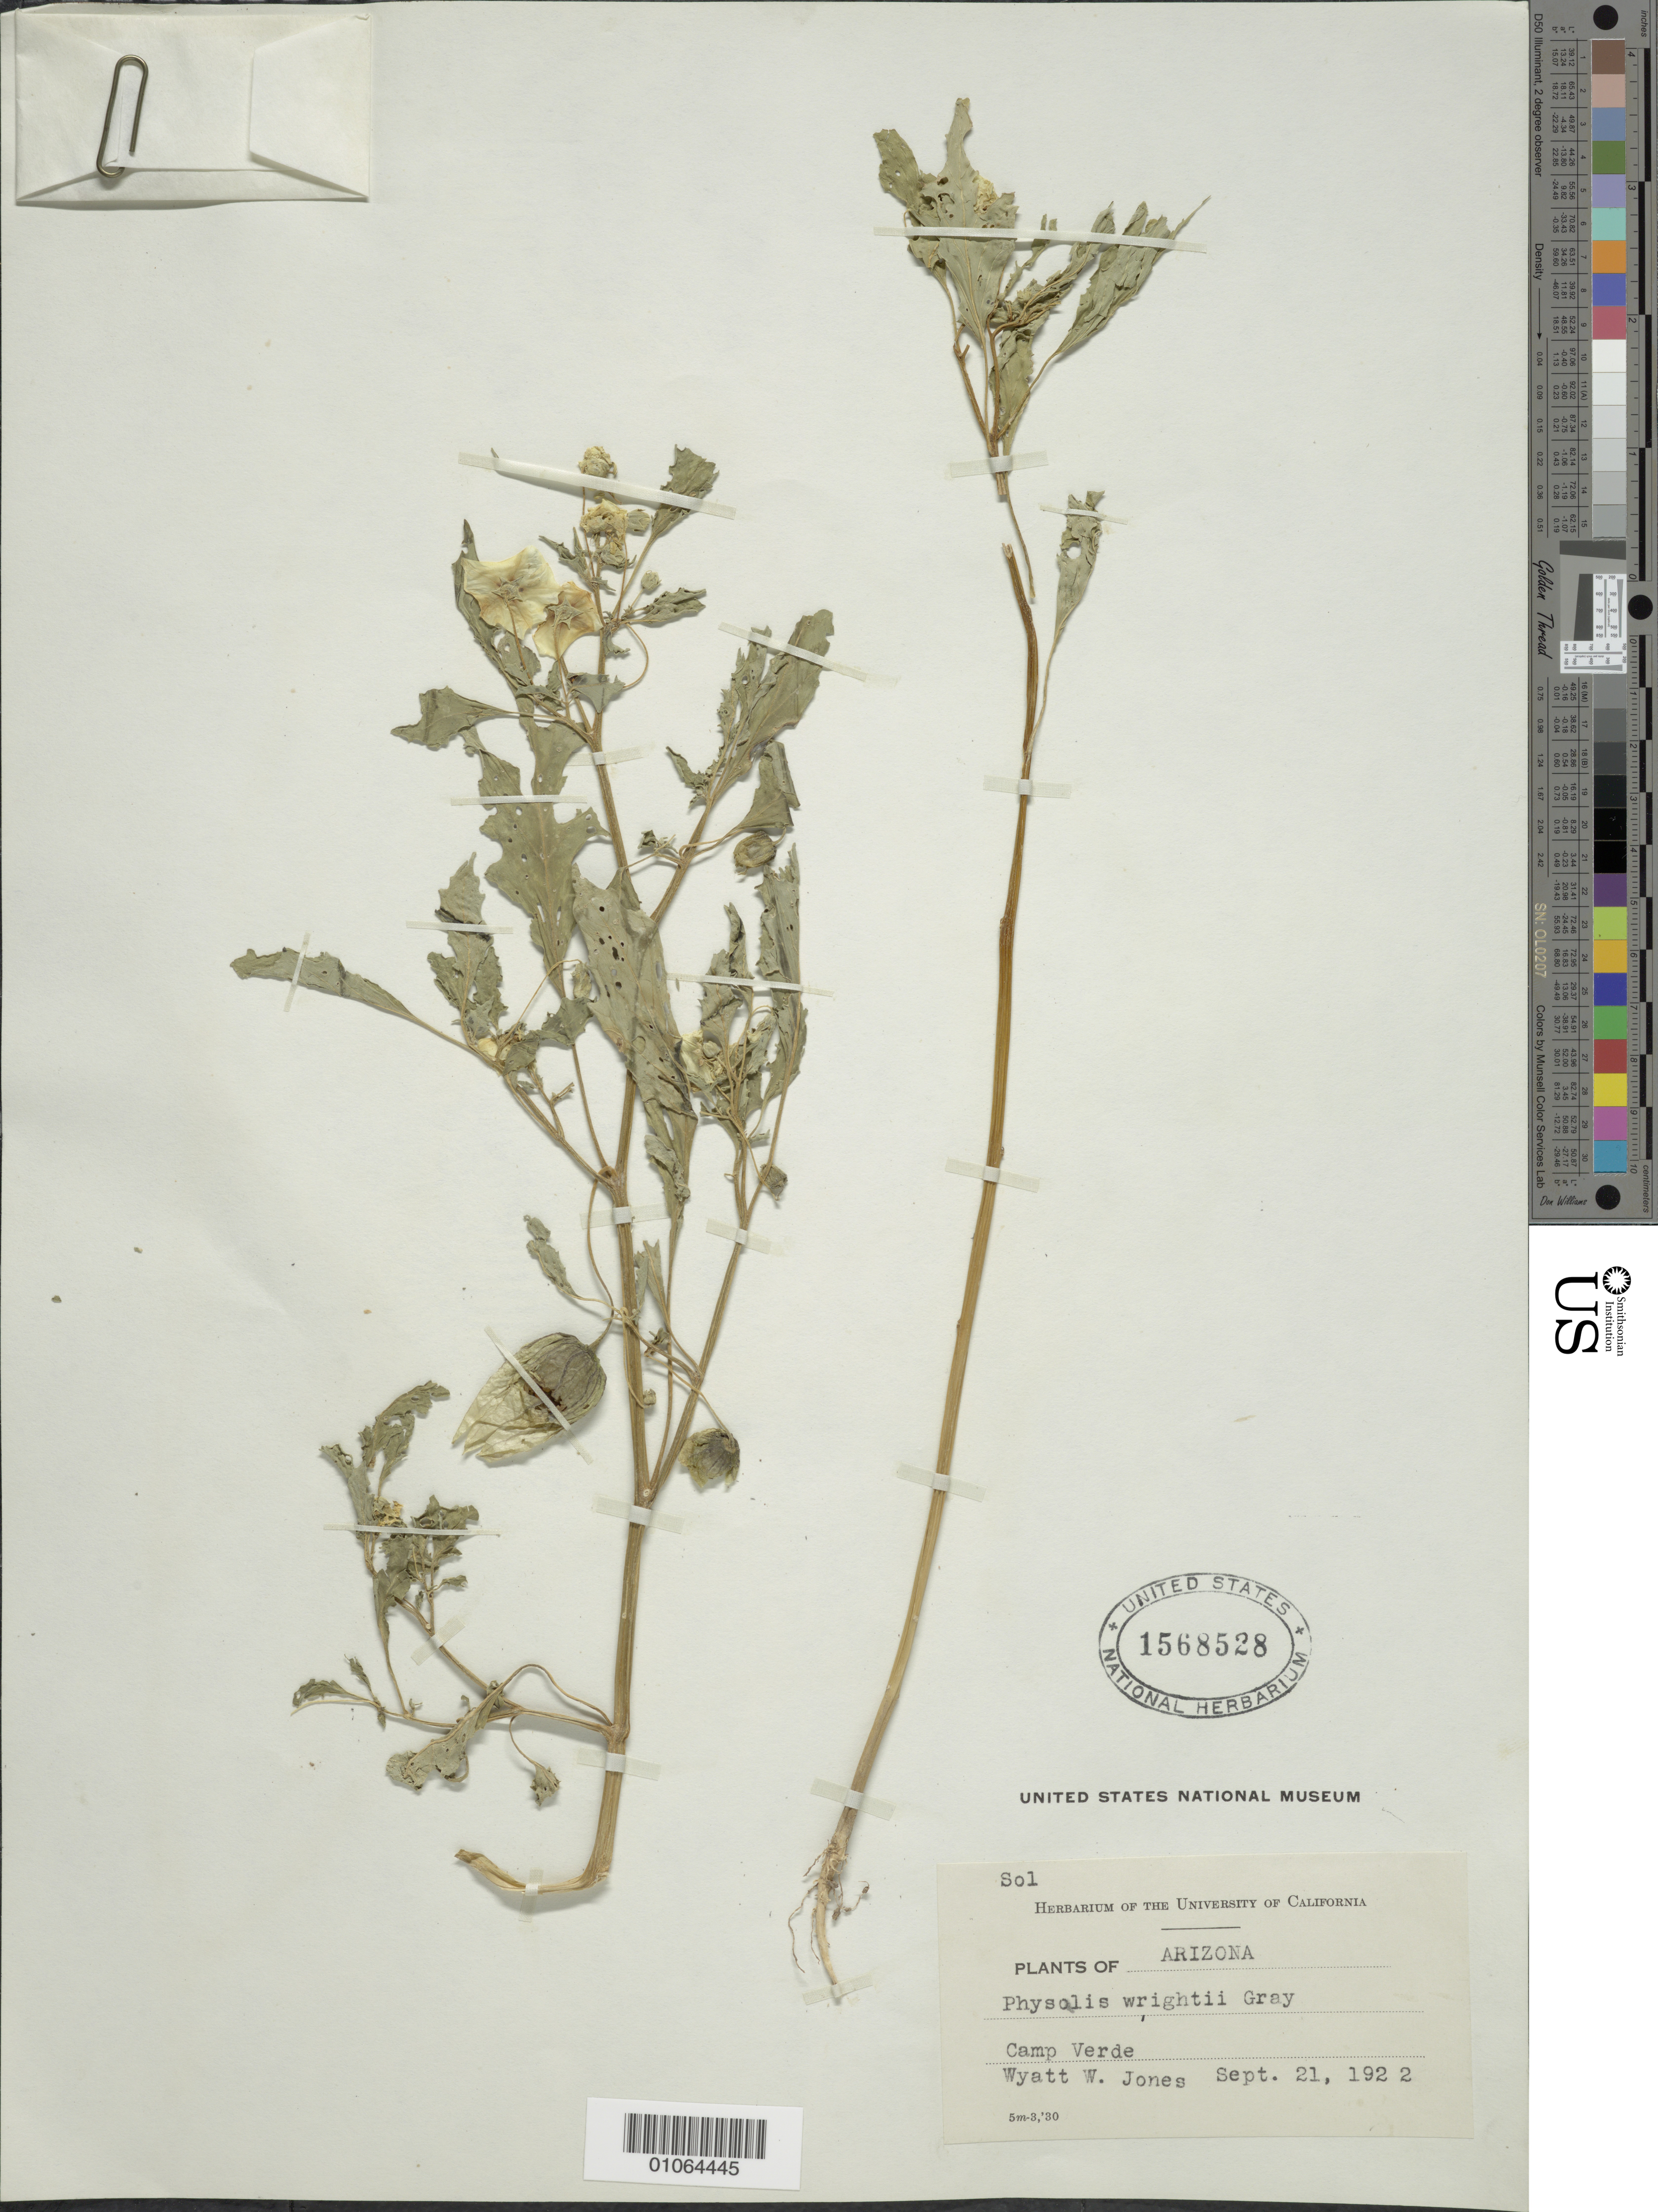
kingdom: Plantae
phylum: Tracheophyta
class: Magnoliopsida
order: Solanales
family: Solanaceae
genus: Physalis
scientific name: Physalis acutifolia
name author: (Miers) Sandwith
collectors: W. W. Jones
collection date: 1922-09-21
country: United States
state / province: Arizona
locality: Camp Verde.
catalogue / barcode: US 1568528